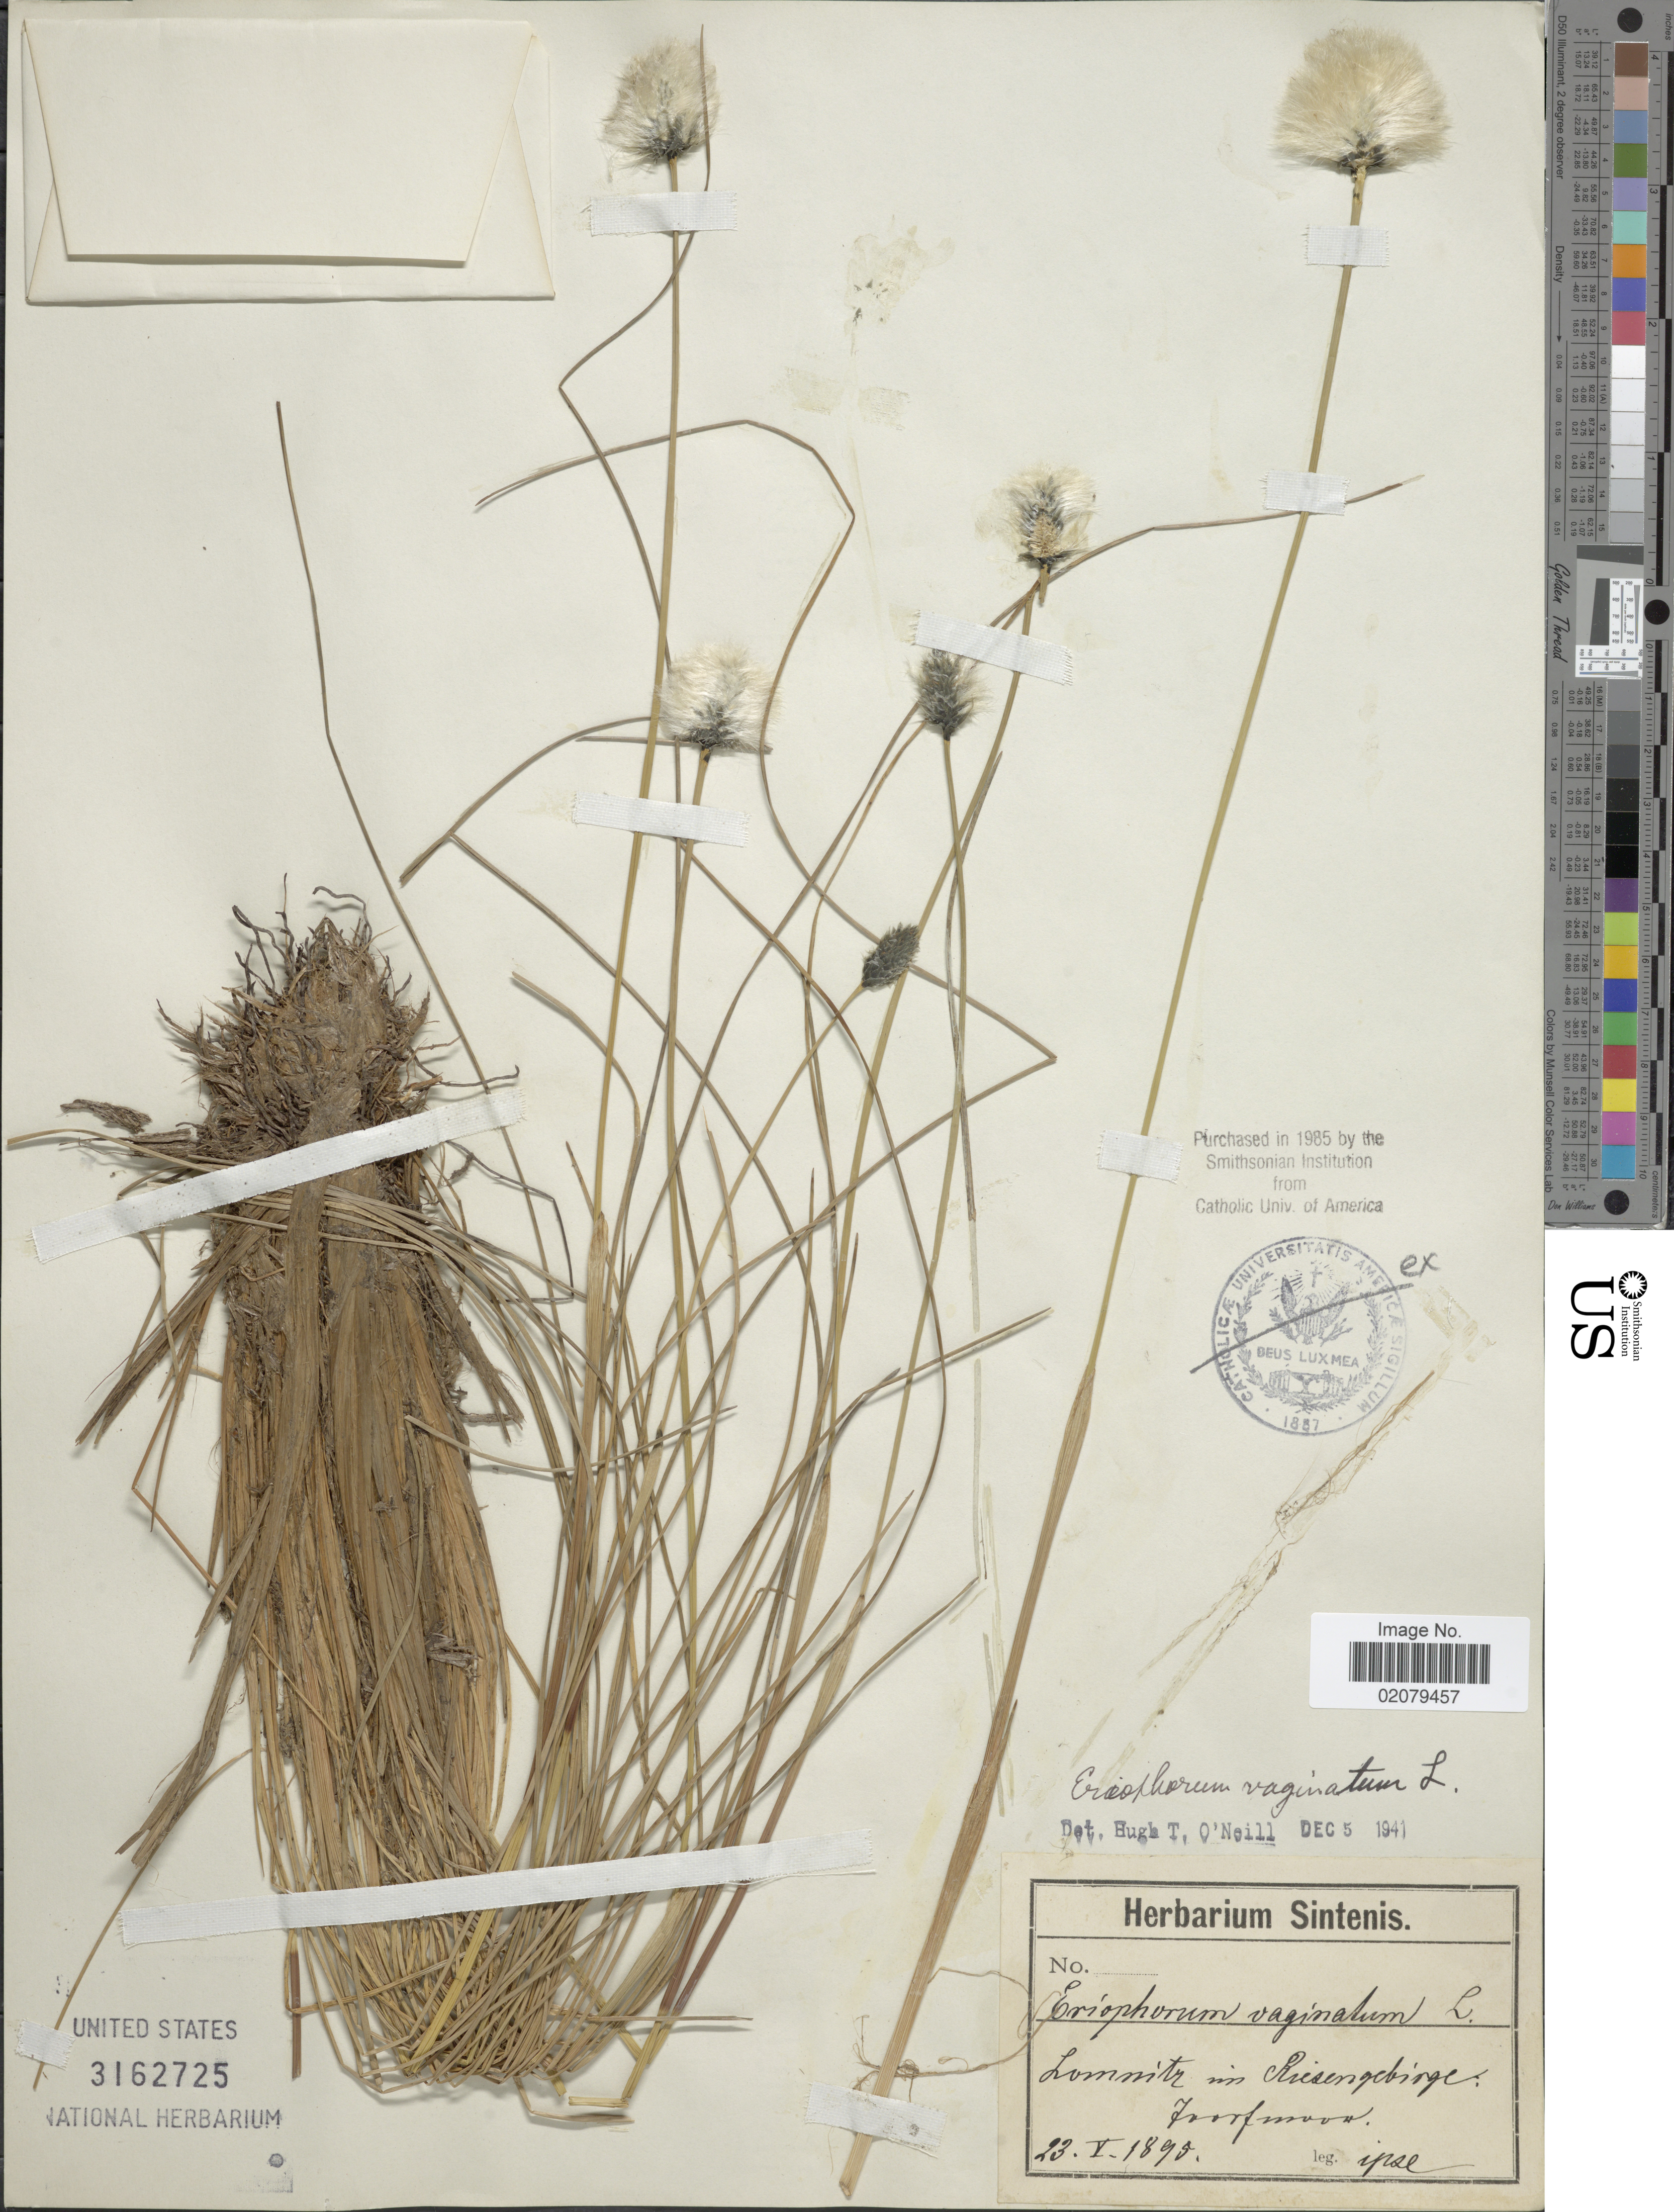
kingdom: Plantae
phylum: Tracheophyta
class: Liliopsida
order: Poales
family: Cyperaceae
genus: Eriophorum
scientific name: Eriophorum vaginatum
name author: L.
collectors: -. Ipse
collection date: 1895-05-23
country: Poland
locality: Lommitz in Riesengebirge Foormoor [interpreted]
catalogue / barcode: US 3162725